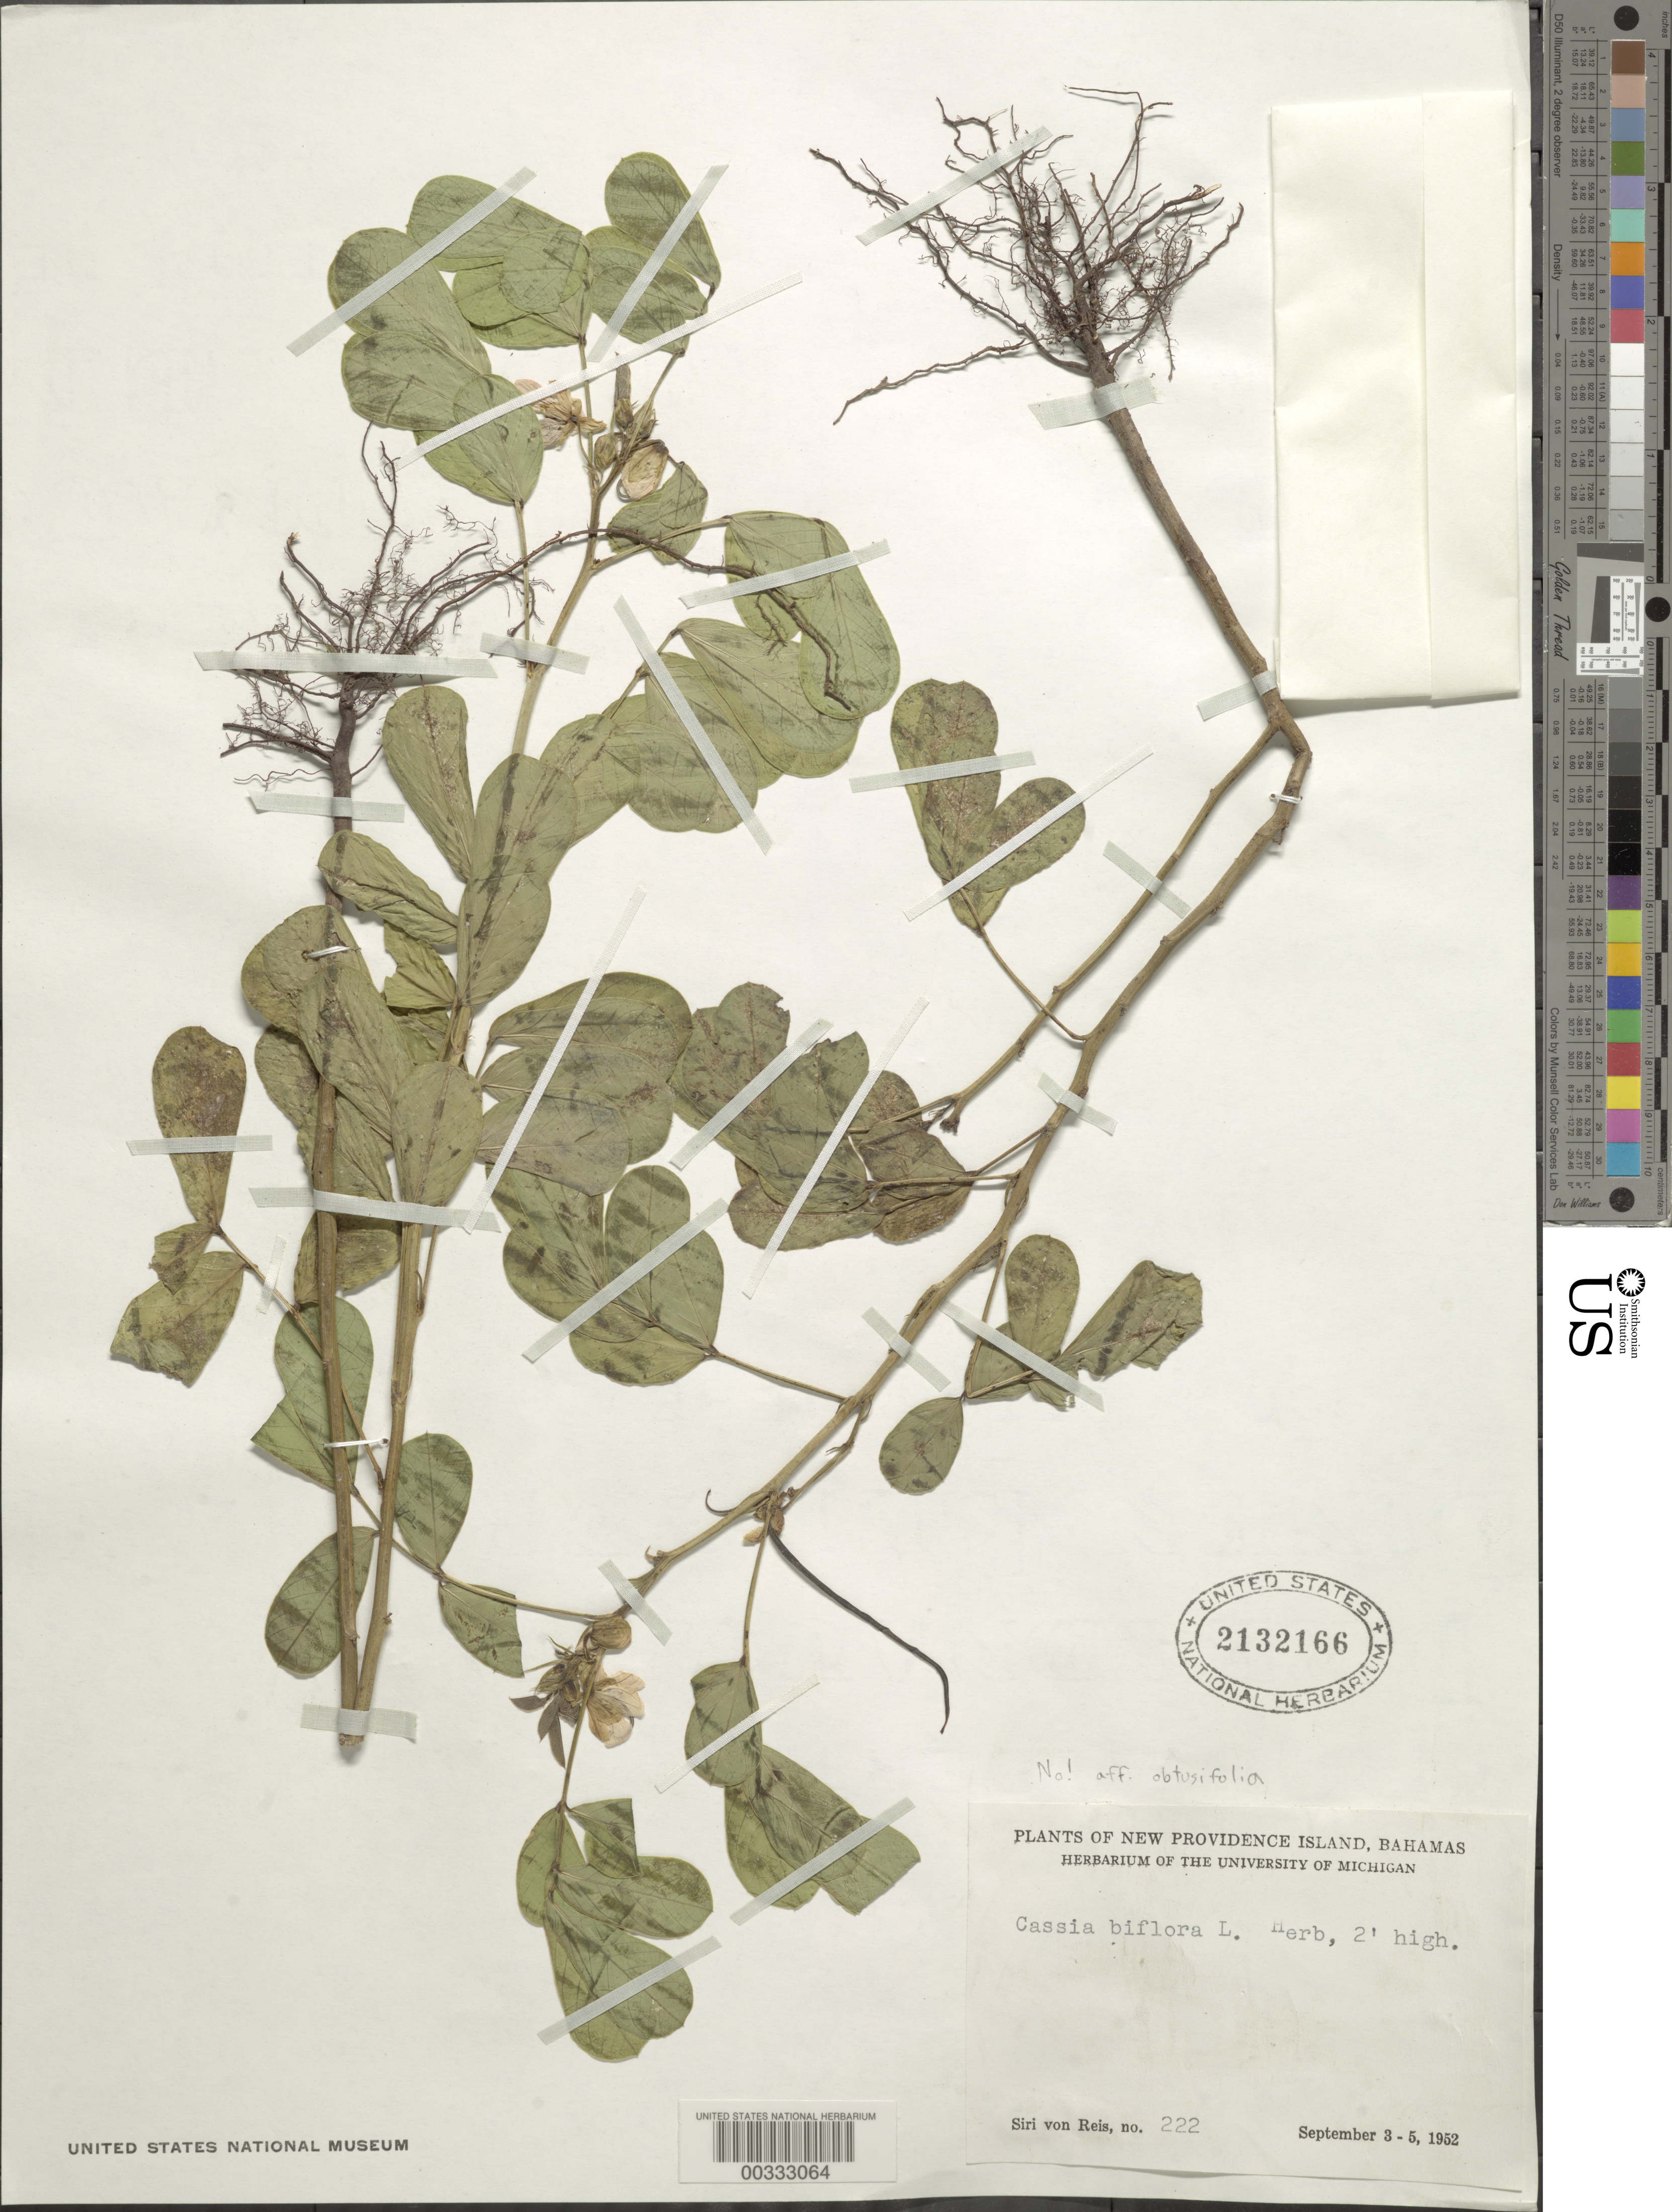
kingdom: Plantae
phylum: Tracheophyta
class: Magnoliopsida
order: Fabales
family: Fabaceae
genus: Senna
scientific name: Senna obtusifolia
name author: (L.) H.S. Irwin & Barneby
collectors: S. Von Reis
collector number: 222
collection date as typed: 03 Sep 1952 to 05 Sep 1952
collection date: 1952-09-03/1952-09-05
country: Bahamas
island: New Providence Island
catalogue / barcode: US 2132166